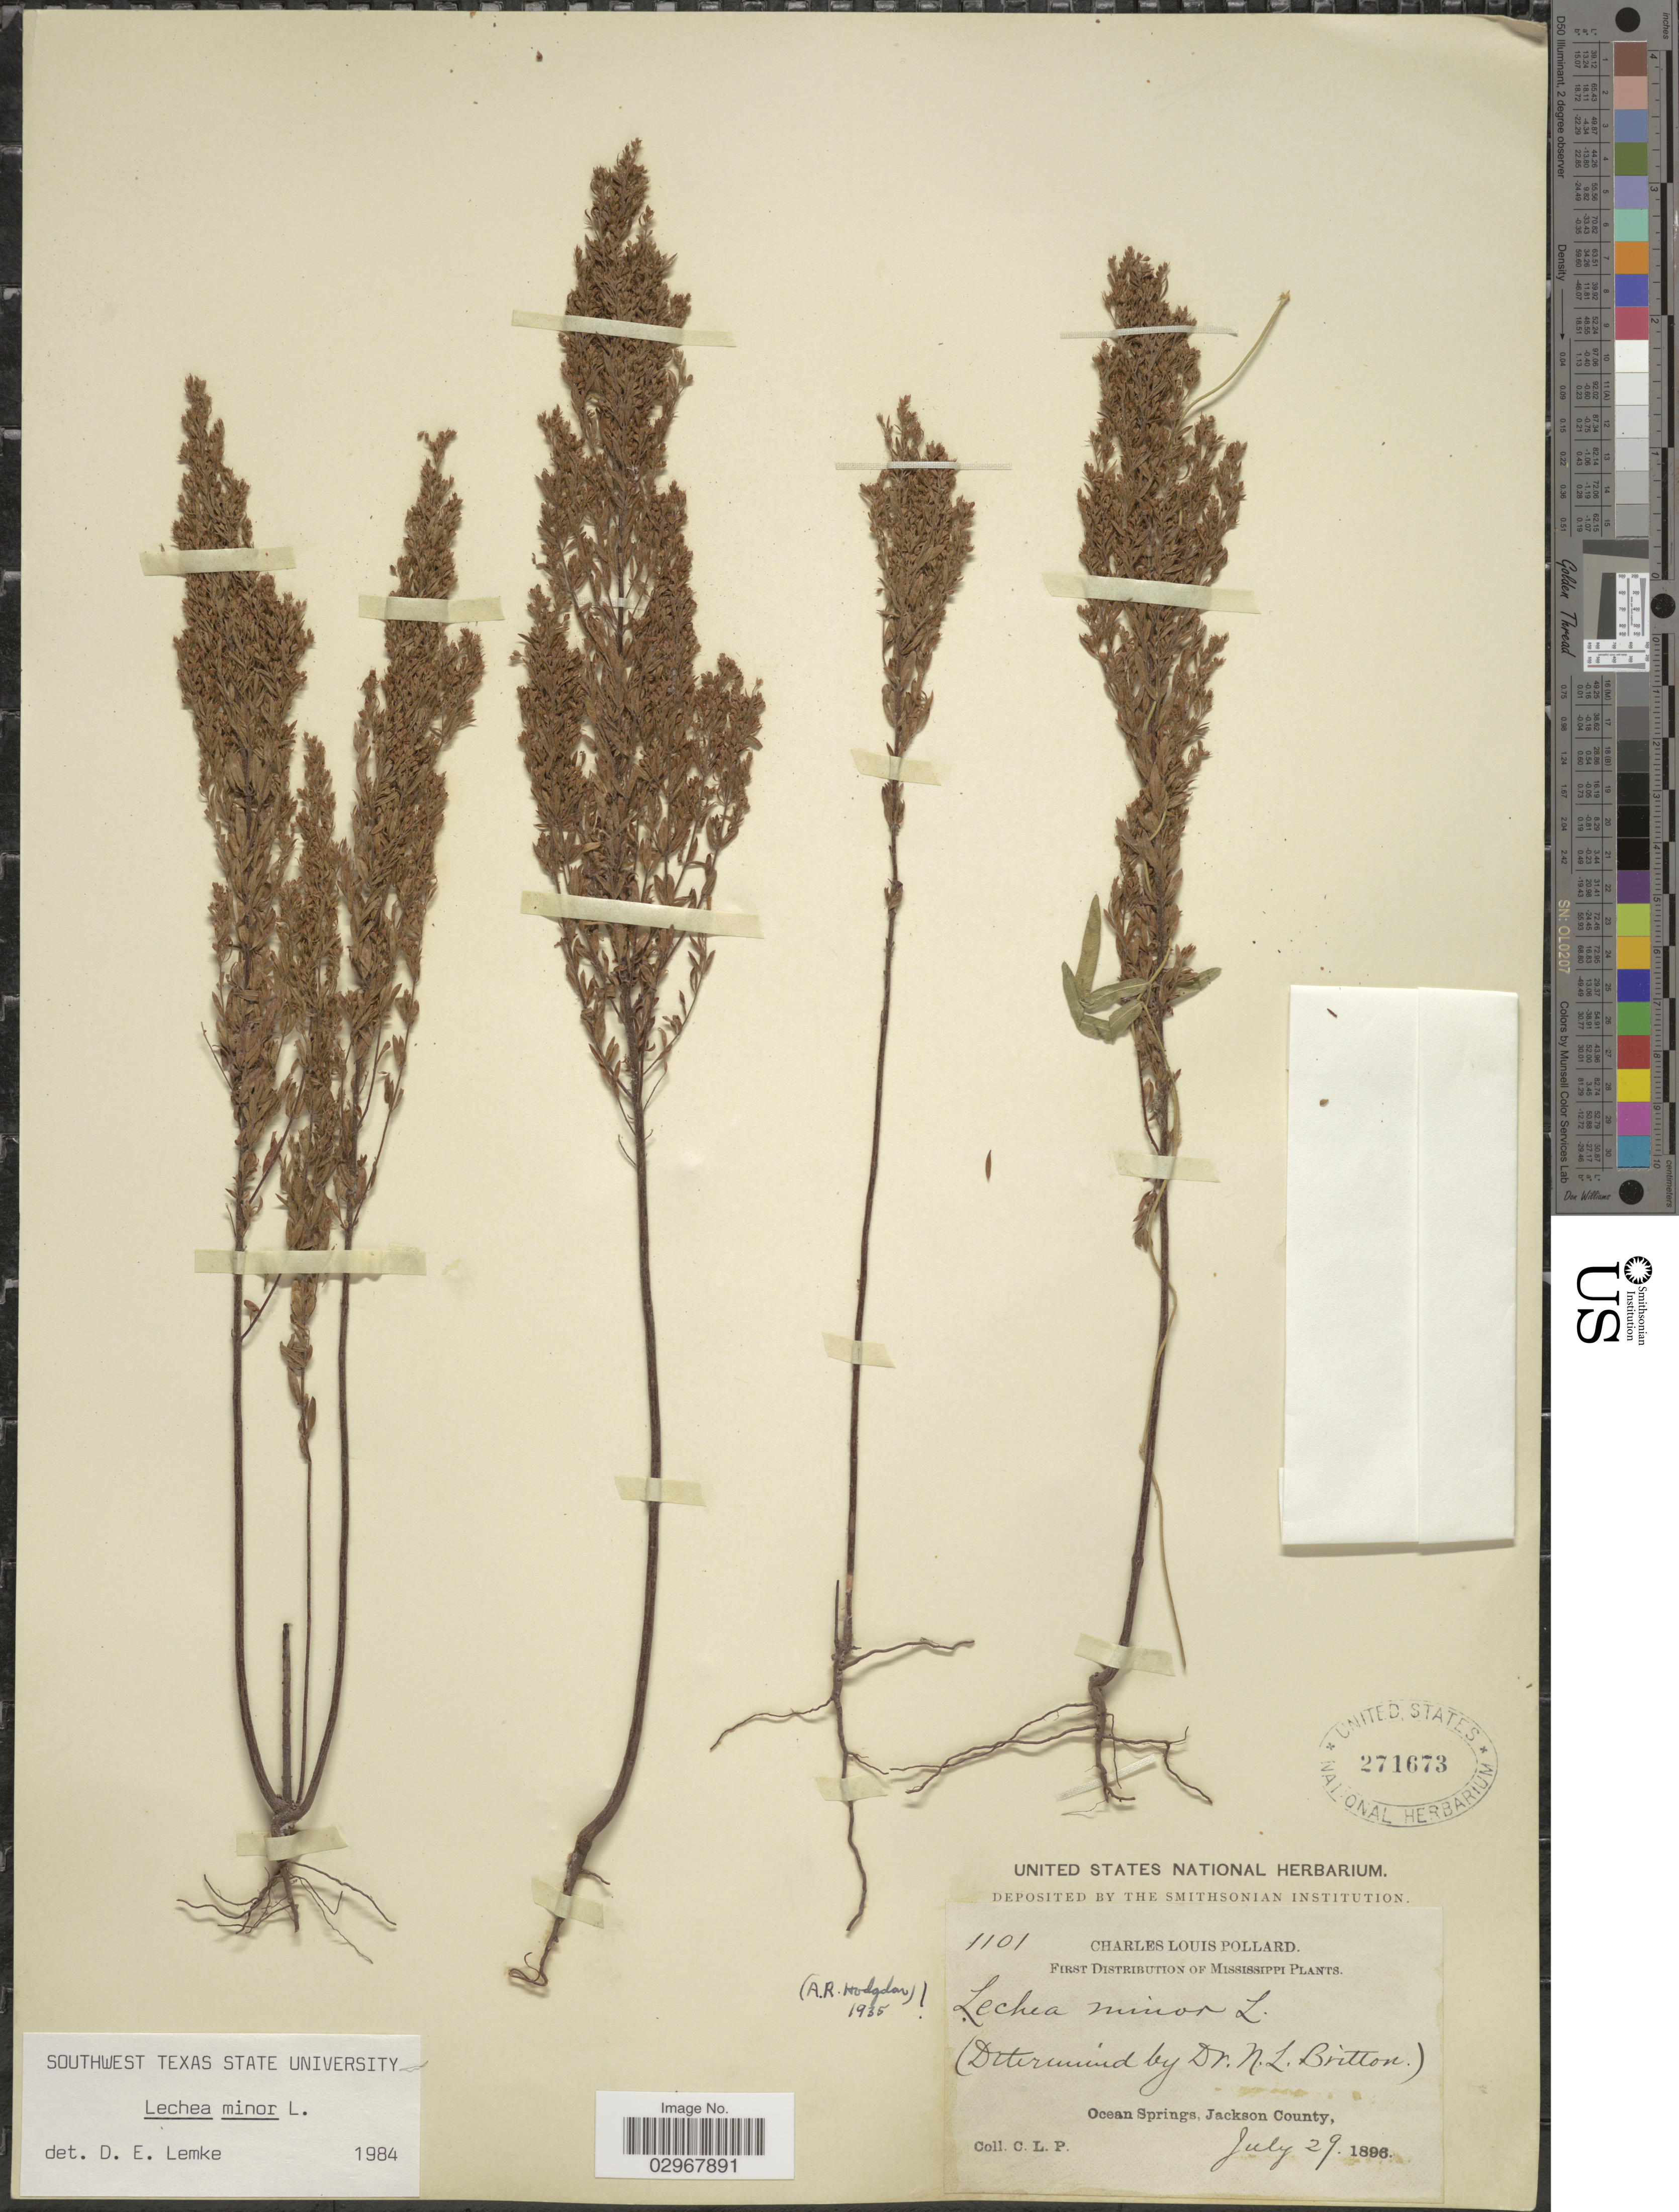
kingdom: Plantae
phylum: Tracheophyta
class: Magnoliopsida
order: Malvales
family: Cistaceae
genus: Lechea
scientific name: Lechea minor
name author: L.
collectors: C. L. Pollard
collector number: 1101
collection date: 1896-07-29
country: United States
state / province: Mississippi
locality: Ocean Springs, Jackson County.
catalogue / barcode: US 271673